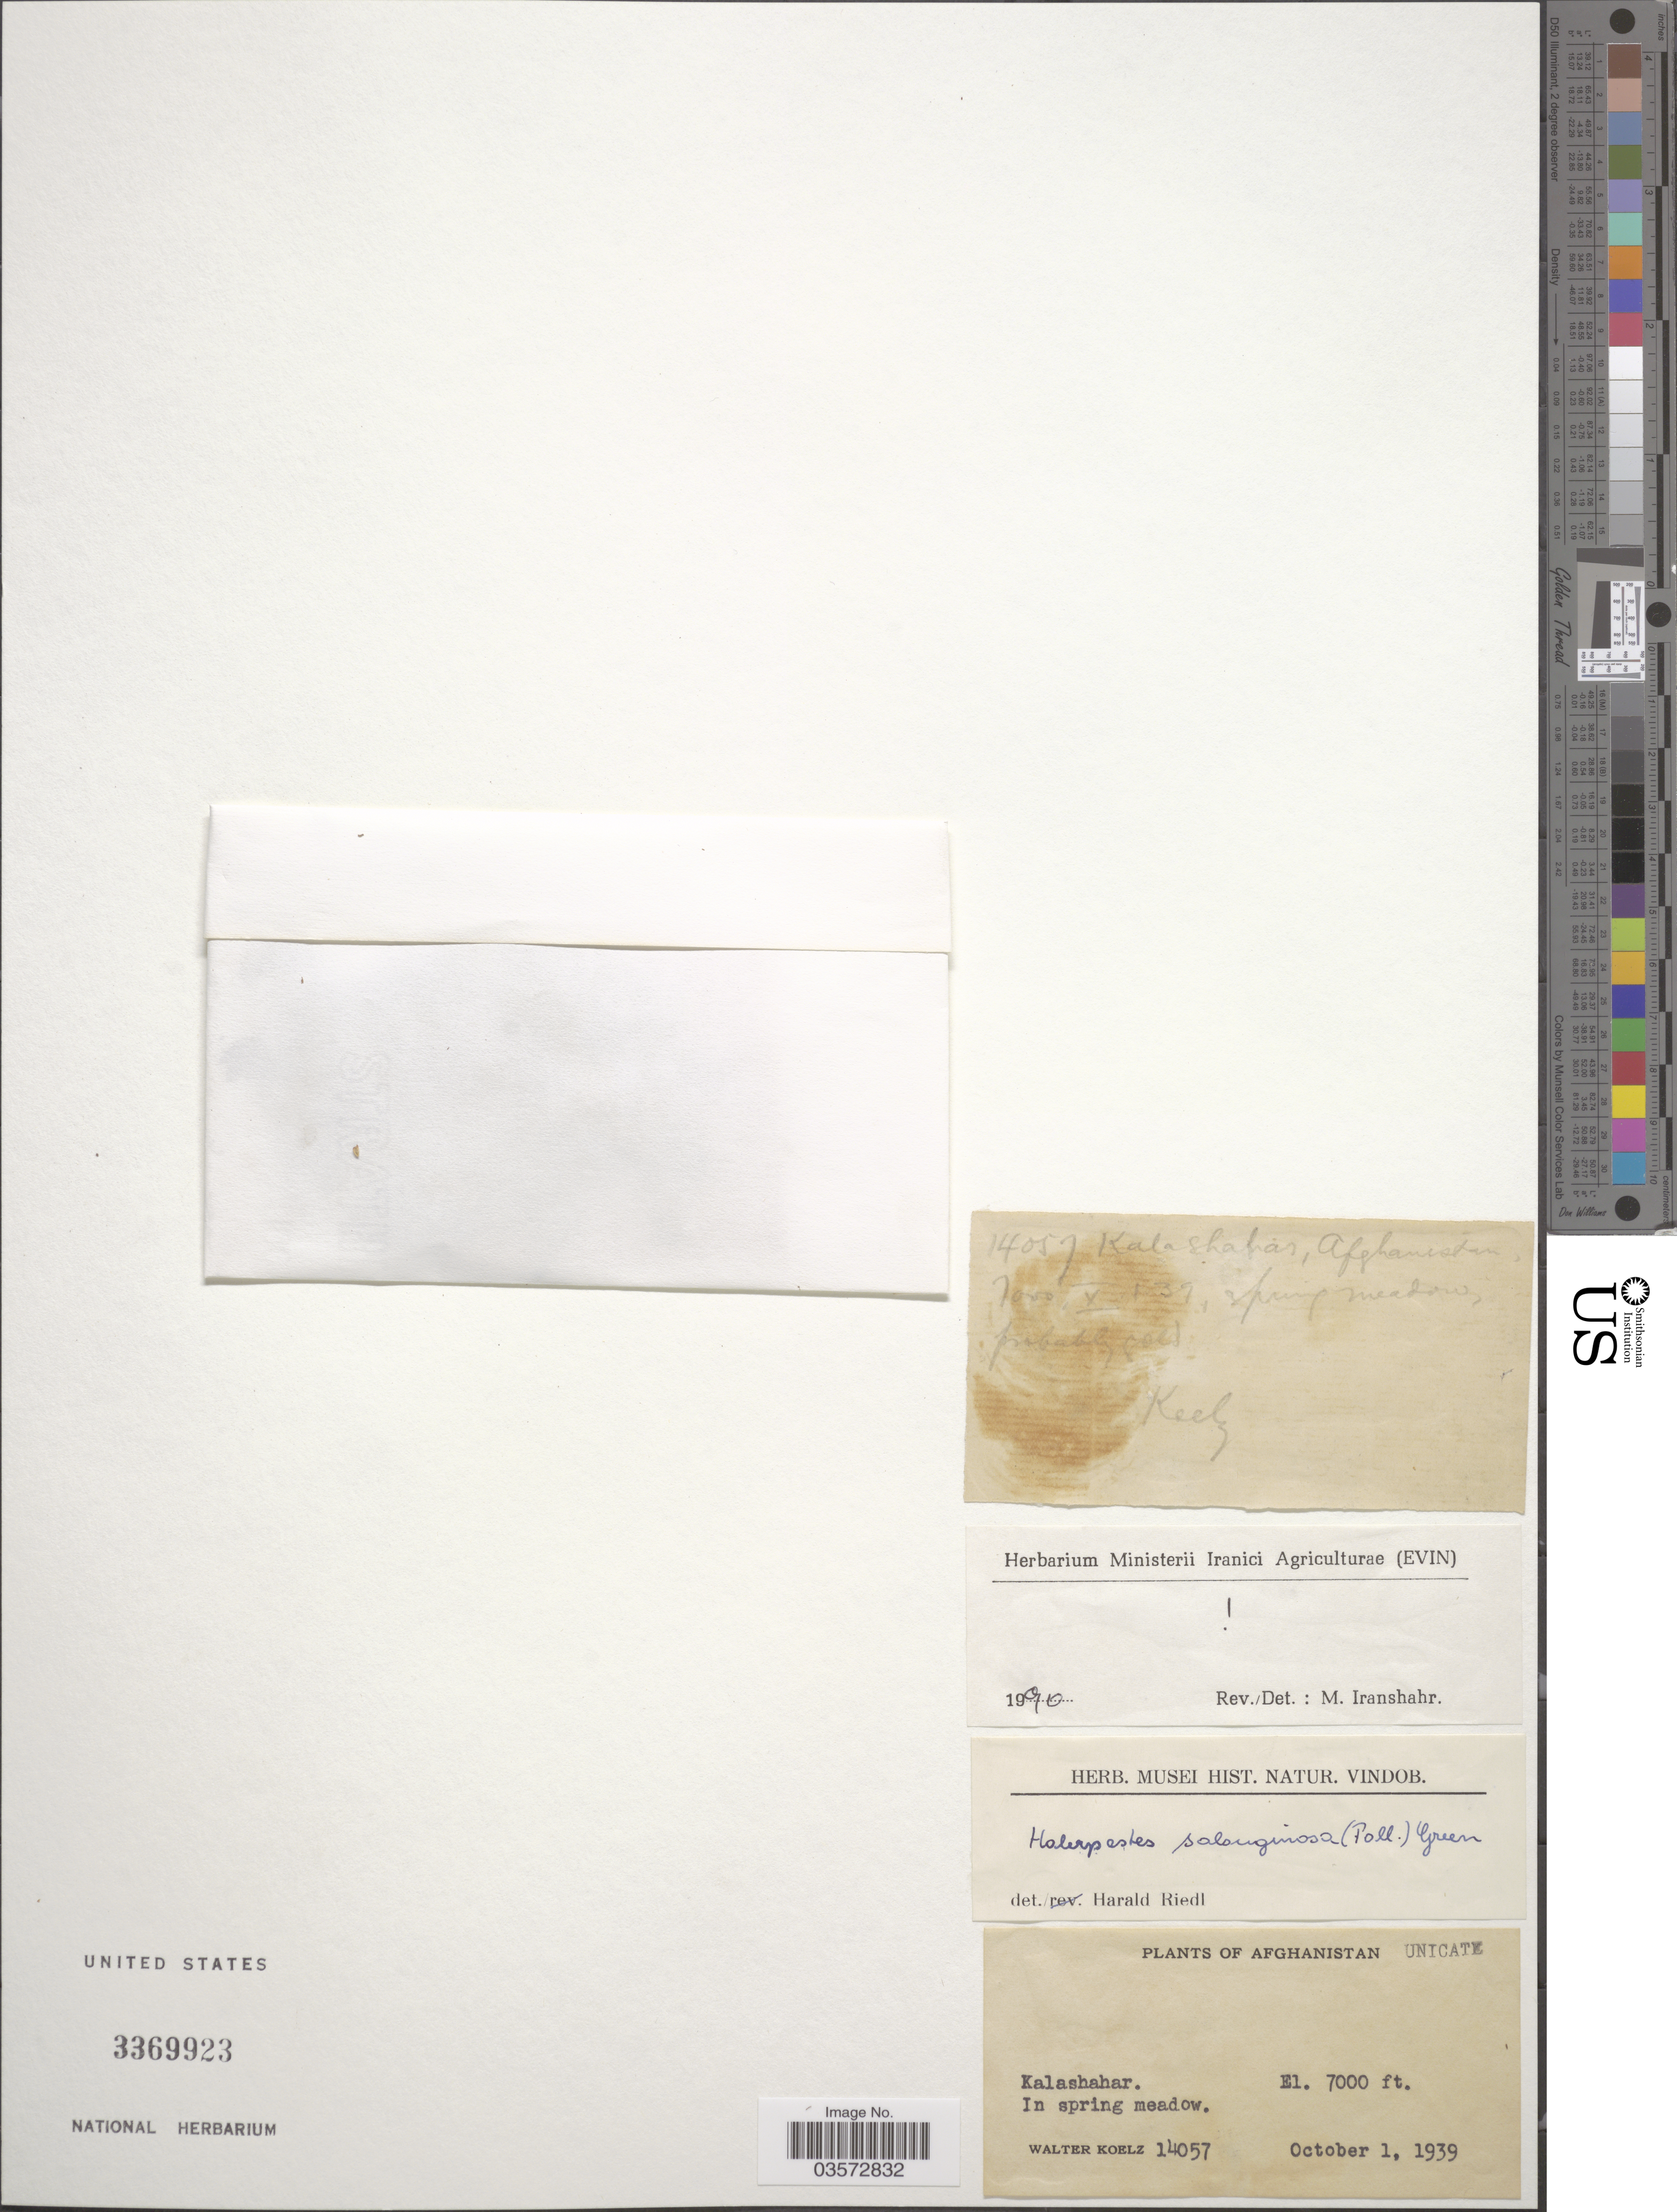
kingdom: Plantae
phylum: Tracheophyta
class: Magnoliopsida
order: Ranunculales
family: Ranunculaceae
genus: Ranunculus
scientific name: Ranunculus salsuginosus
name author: Pall. ex Georgi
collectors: W. N. Koelz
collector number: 14057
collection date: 1939-10-01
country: Afghanistan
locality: Kalashahar.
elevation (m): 2134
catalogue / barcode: US 3369923